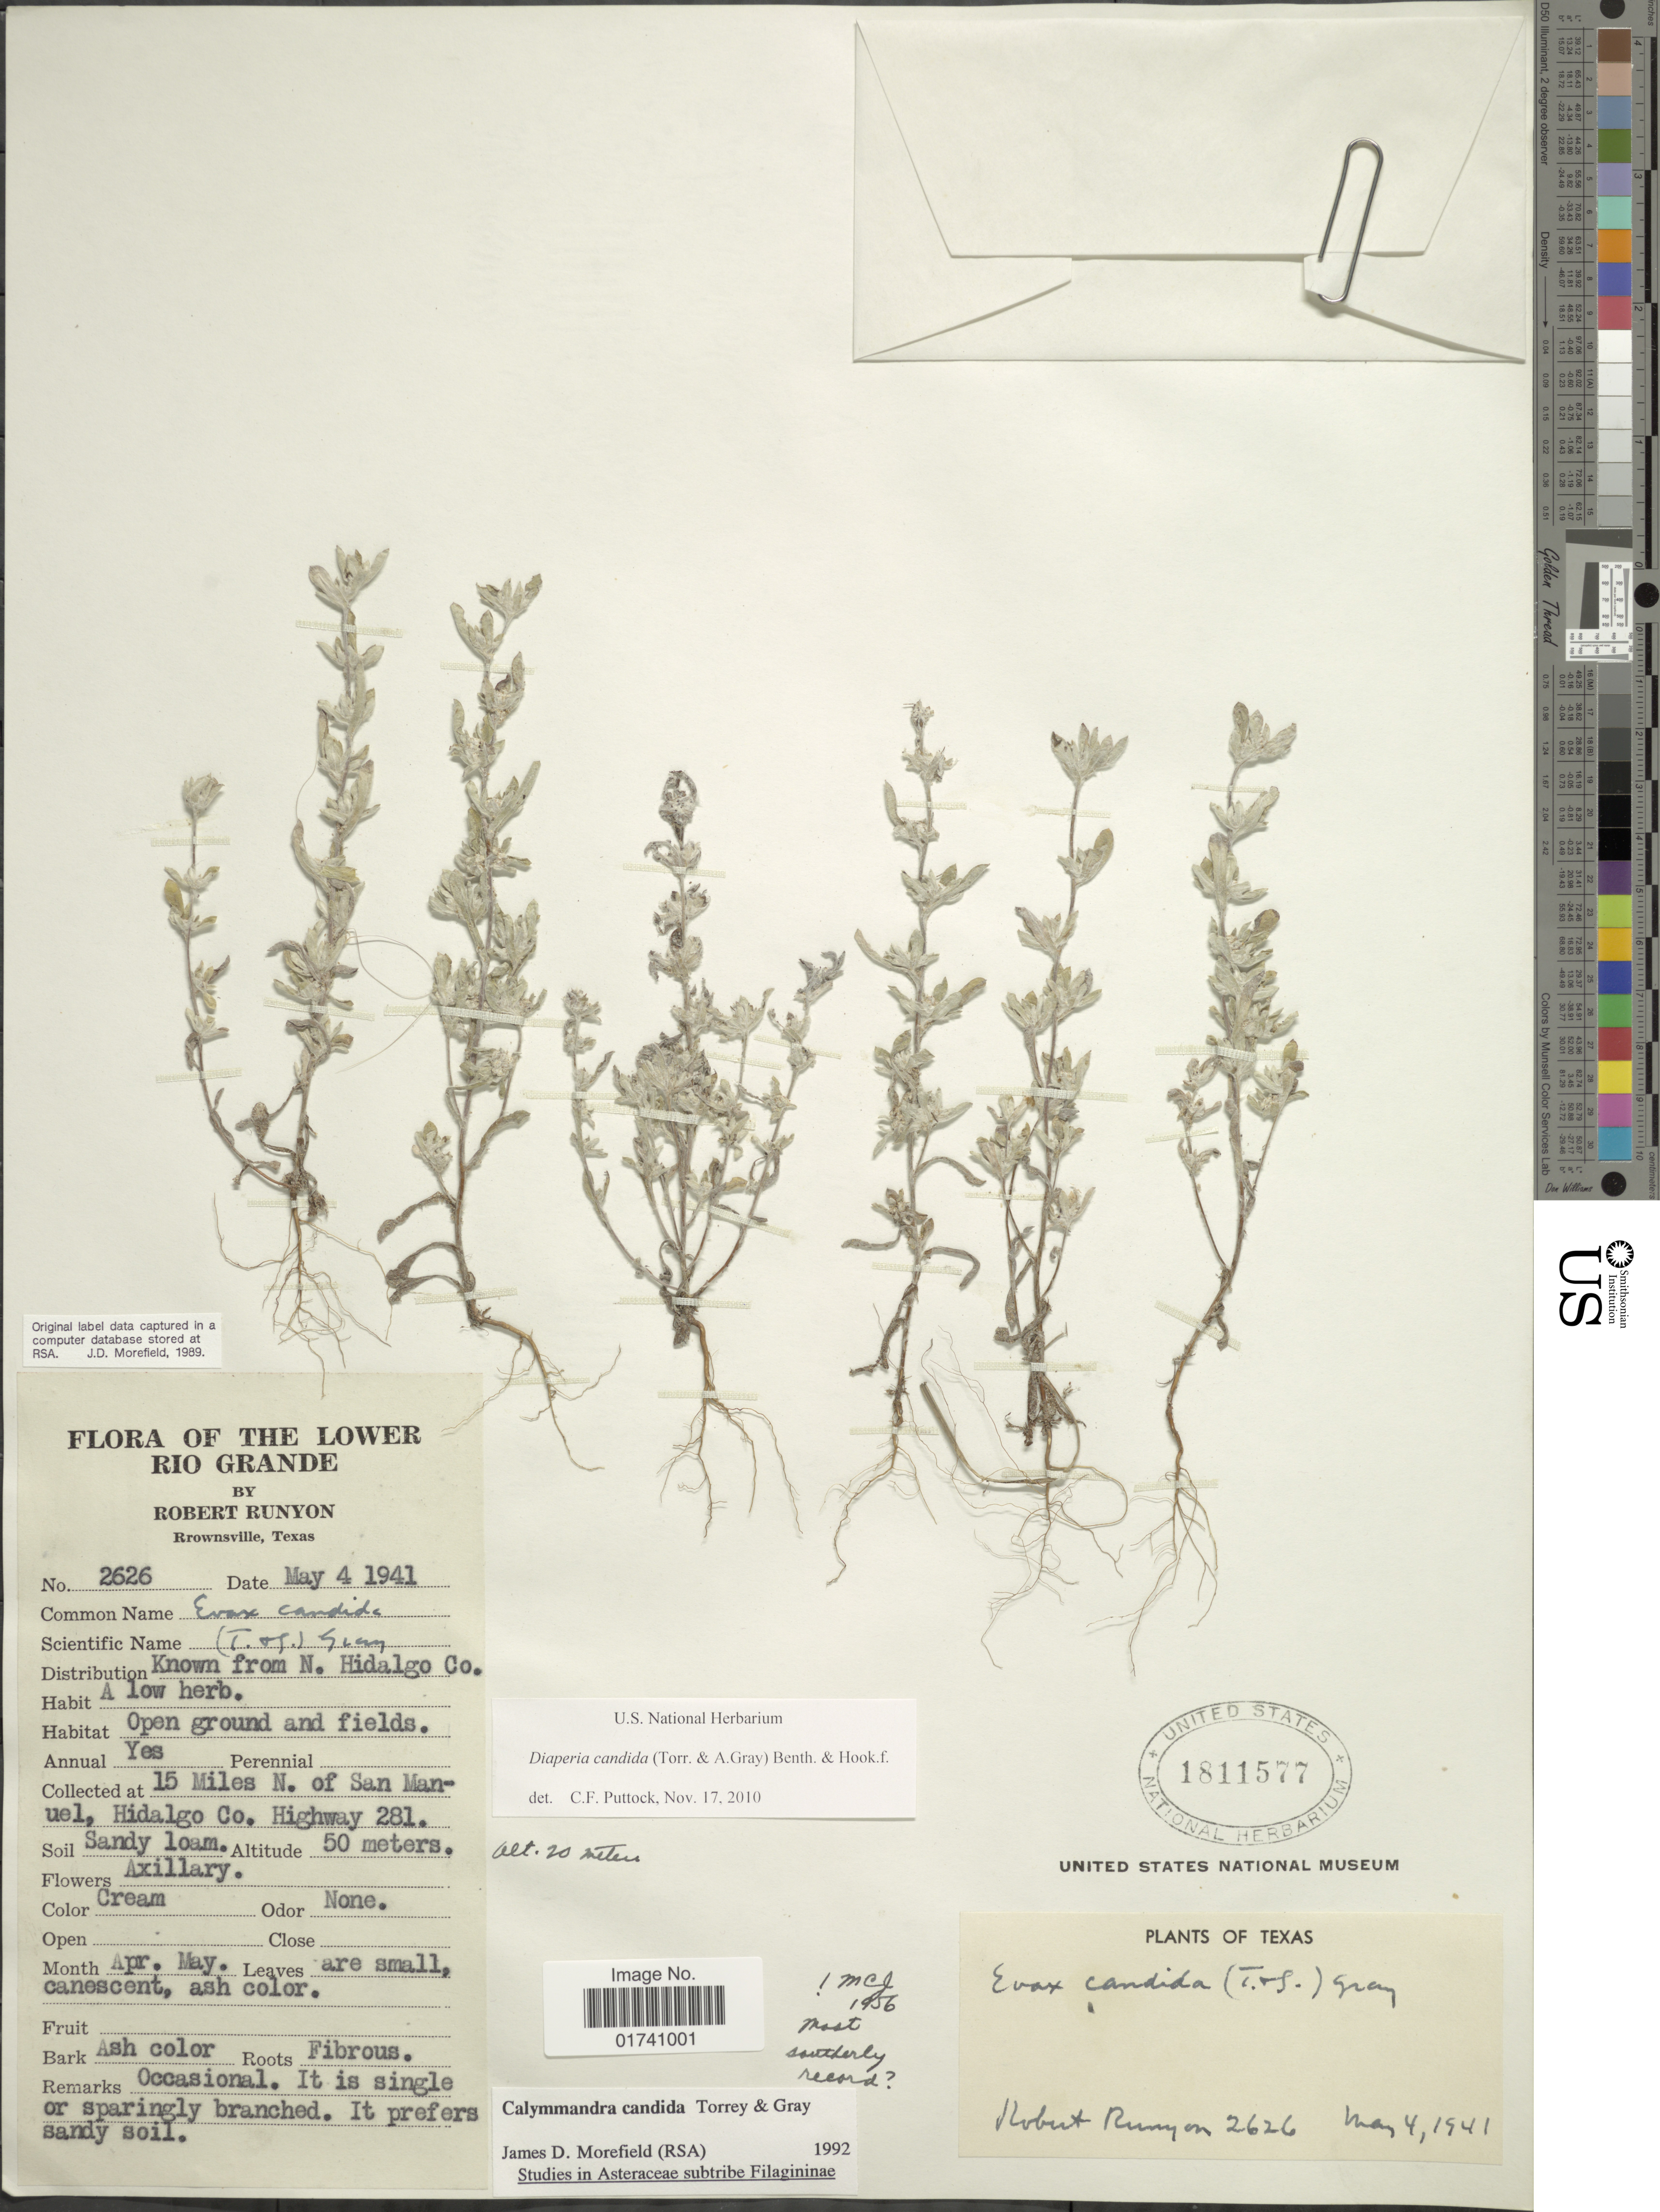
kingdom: Plantae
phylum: Tracheophyta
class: Magnoliopsida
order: Asterales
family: Asteraceae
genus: Diaperia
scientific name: Diaperia candida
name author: (Torr. & A. Gray) Benth. & Hook. f.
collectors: R. Runyon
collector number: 2626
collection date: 1941-05-04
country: United States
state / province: Texas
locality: The Lower Rio Grande. 15 miles N. of San Manuel, Hidalgo Co. Highway 281.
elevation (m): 50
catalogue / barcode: US 1811577